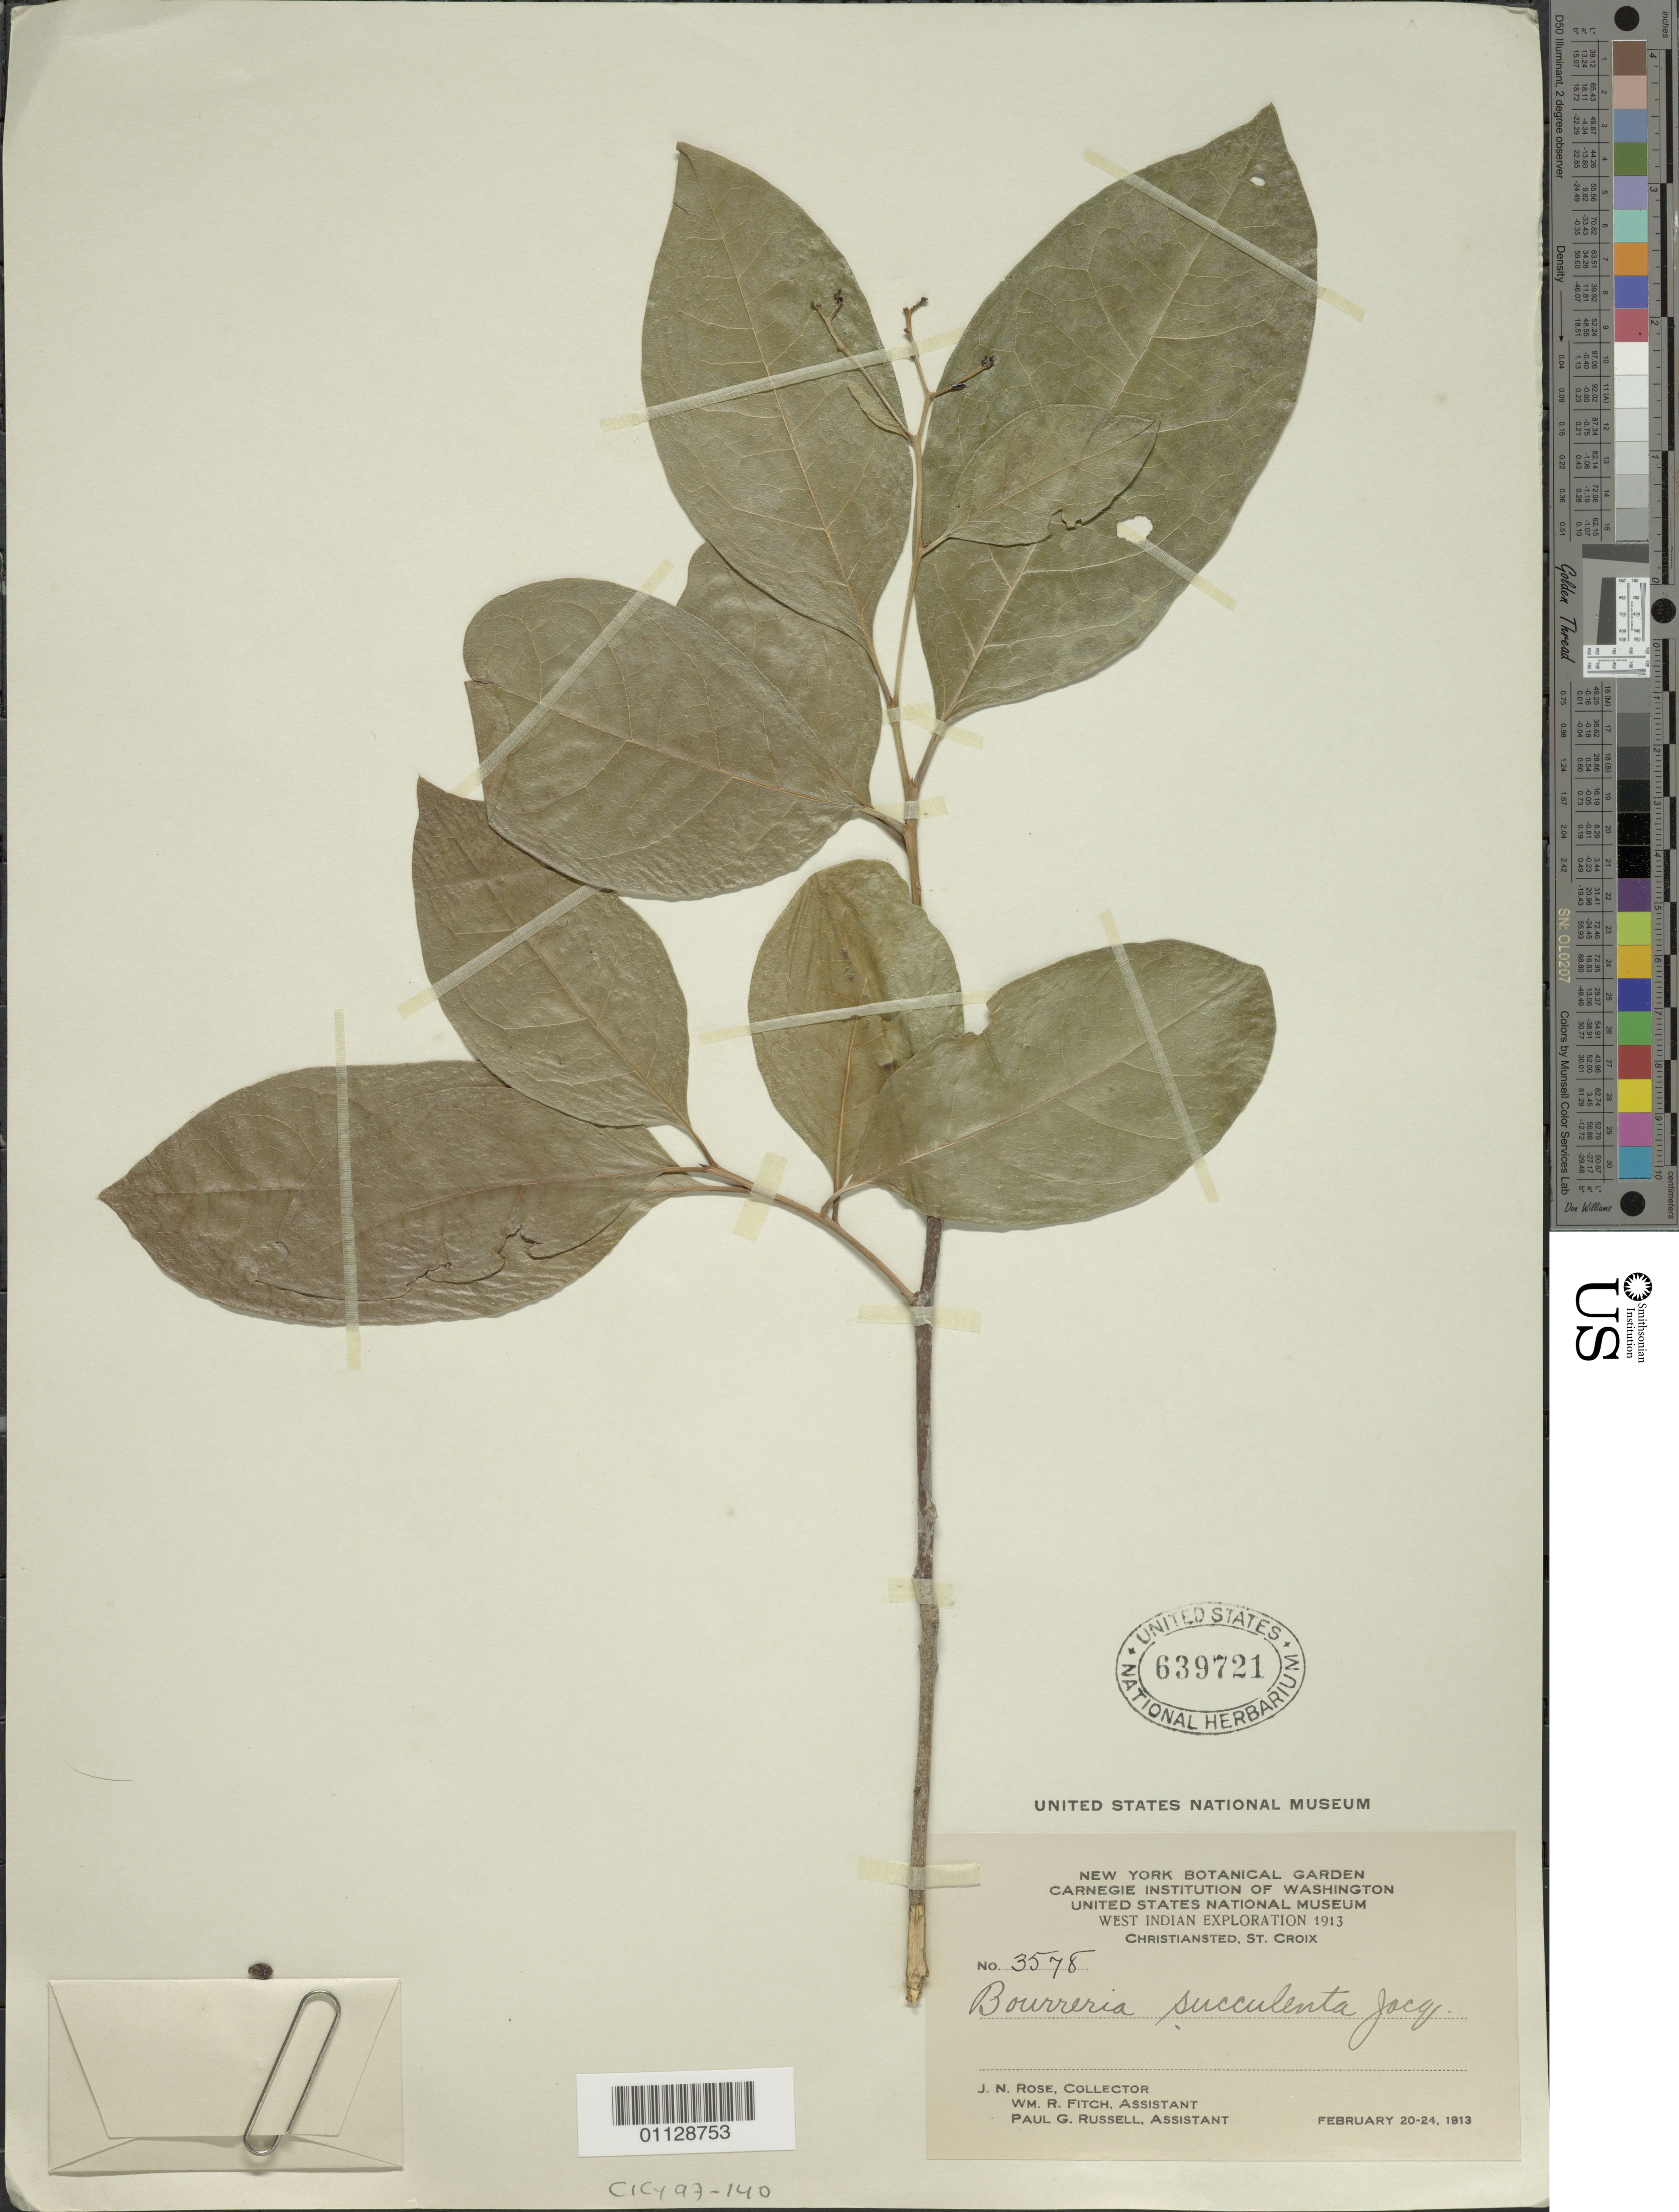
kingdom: Plantae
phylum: Tracheophyta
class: Magnoliopsida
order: Boraginales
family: Ehretiaceae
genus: Bourreria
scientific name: Bourreria succulenta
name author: Jacq.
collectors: J. N. Rose, W. R. Fitch & P. G. Russell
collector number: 3578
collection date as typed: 20 Feb 1913 to 24 Feb 1913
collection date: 1913-02-20/1913-02-24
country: U.S. Virgin Islands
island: St. Croix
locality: Christiansted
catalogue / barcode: US 639721